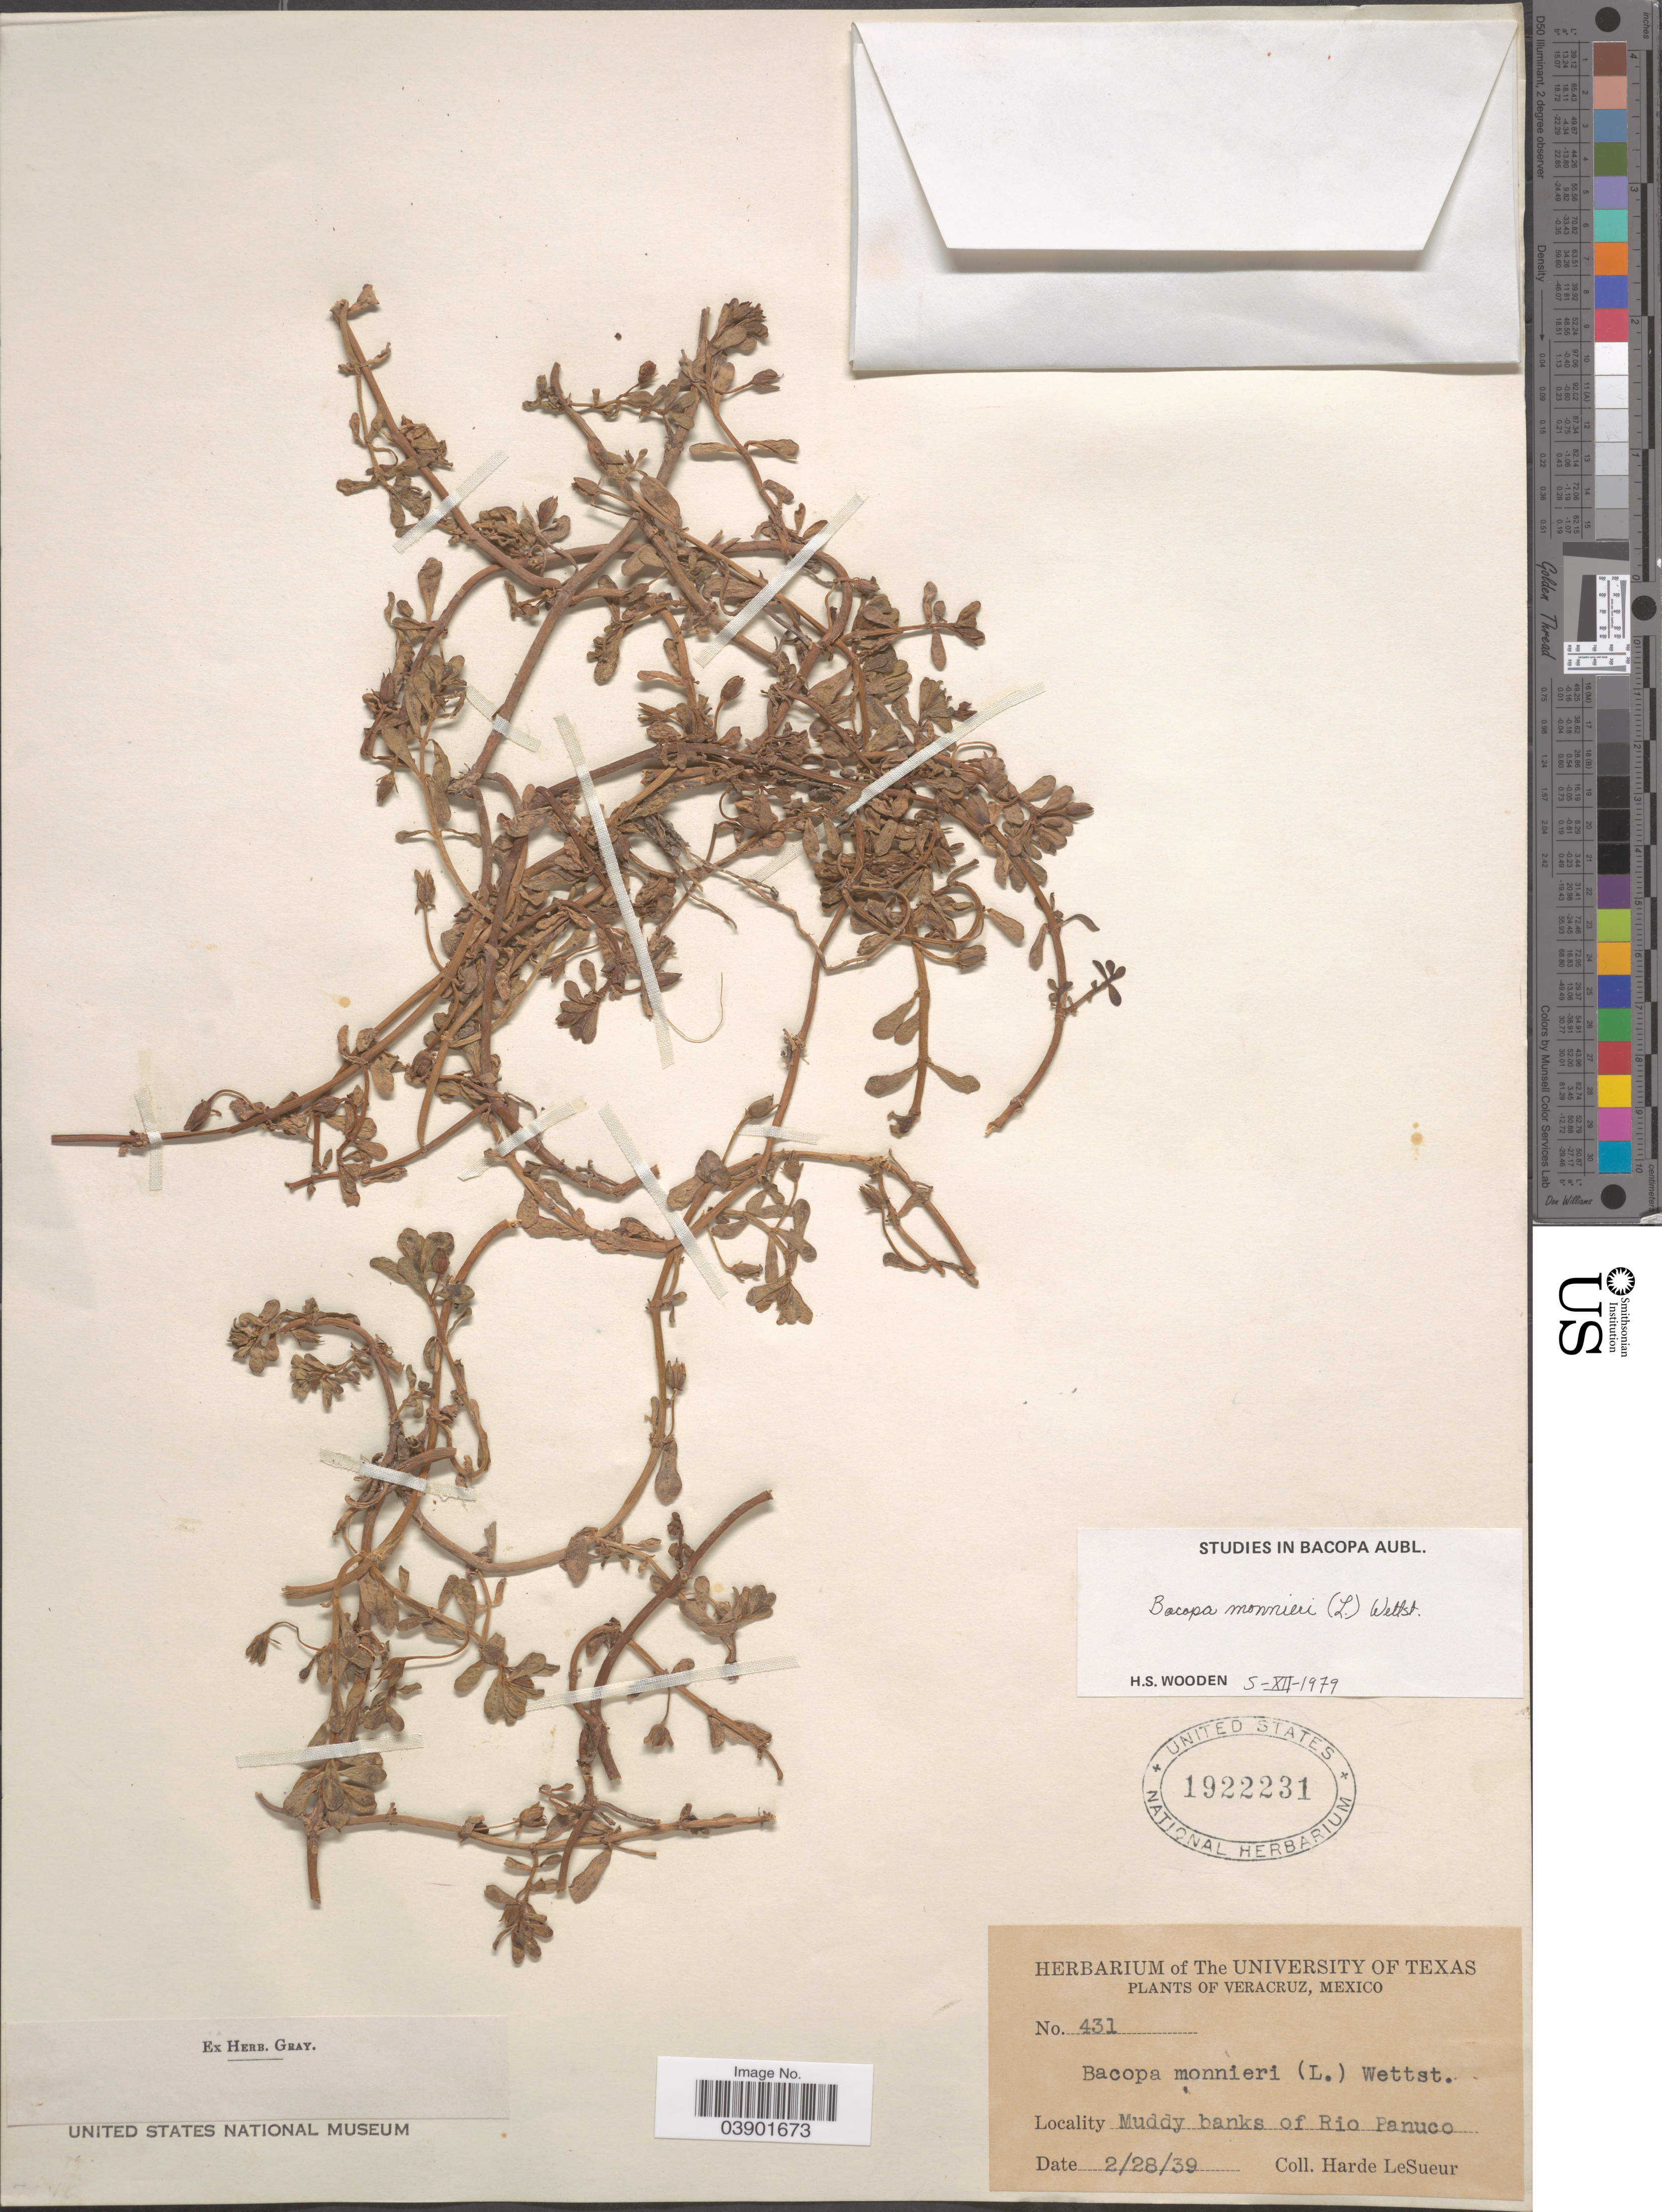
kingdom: Plantae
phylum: Tracheophyta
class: Magnoliopsida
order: Lamiales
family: Plantaginaceae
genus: Bacopa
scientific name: Bacopa monnieri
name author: (L.) Pennell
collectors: H. LeSueur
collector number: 431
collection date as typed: Transcribed d/m/y: 28/2/39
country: Mexico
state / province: Veracruz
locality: Veracruz. Muddy banks of Rio Panuco.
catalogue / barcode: US 1922231